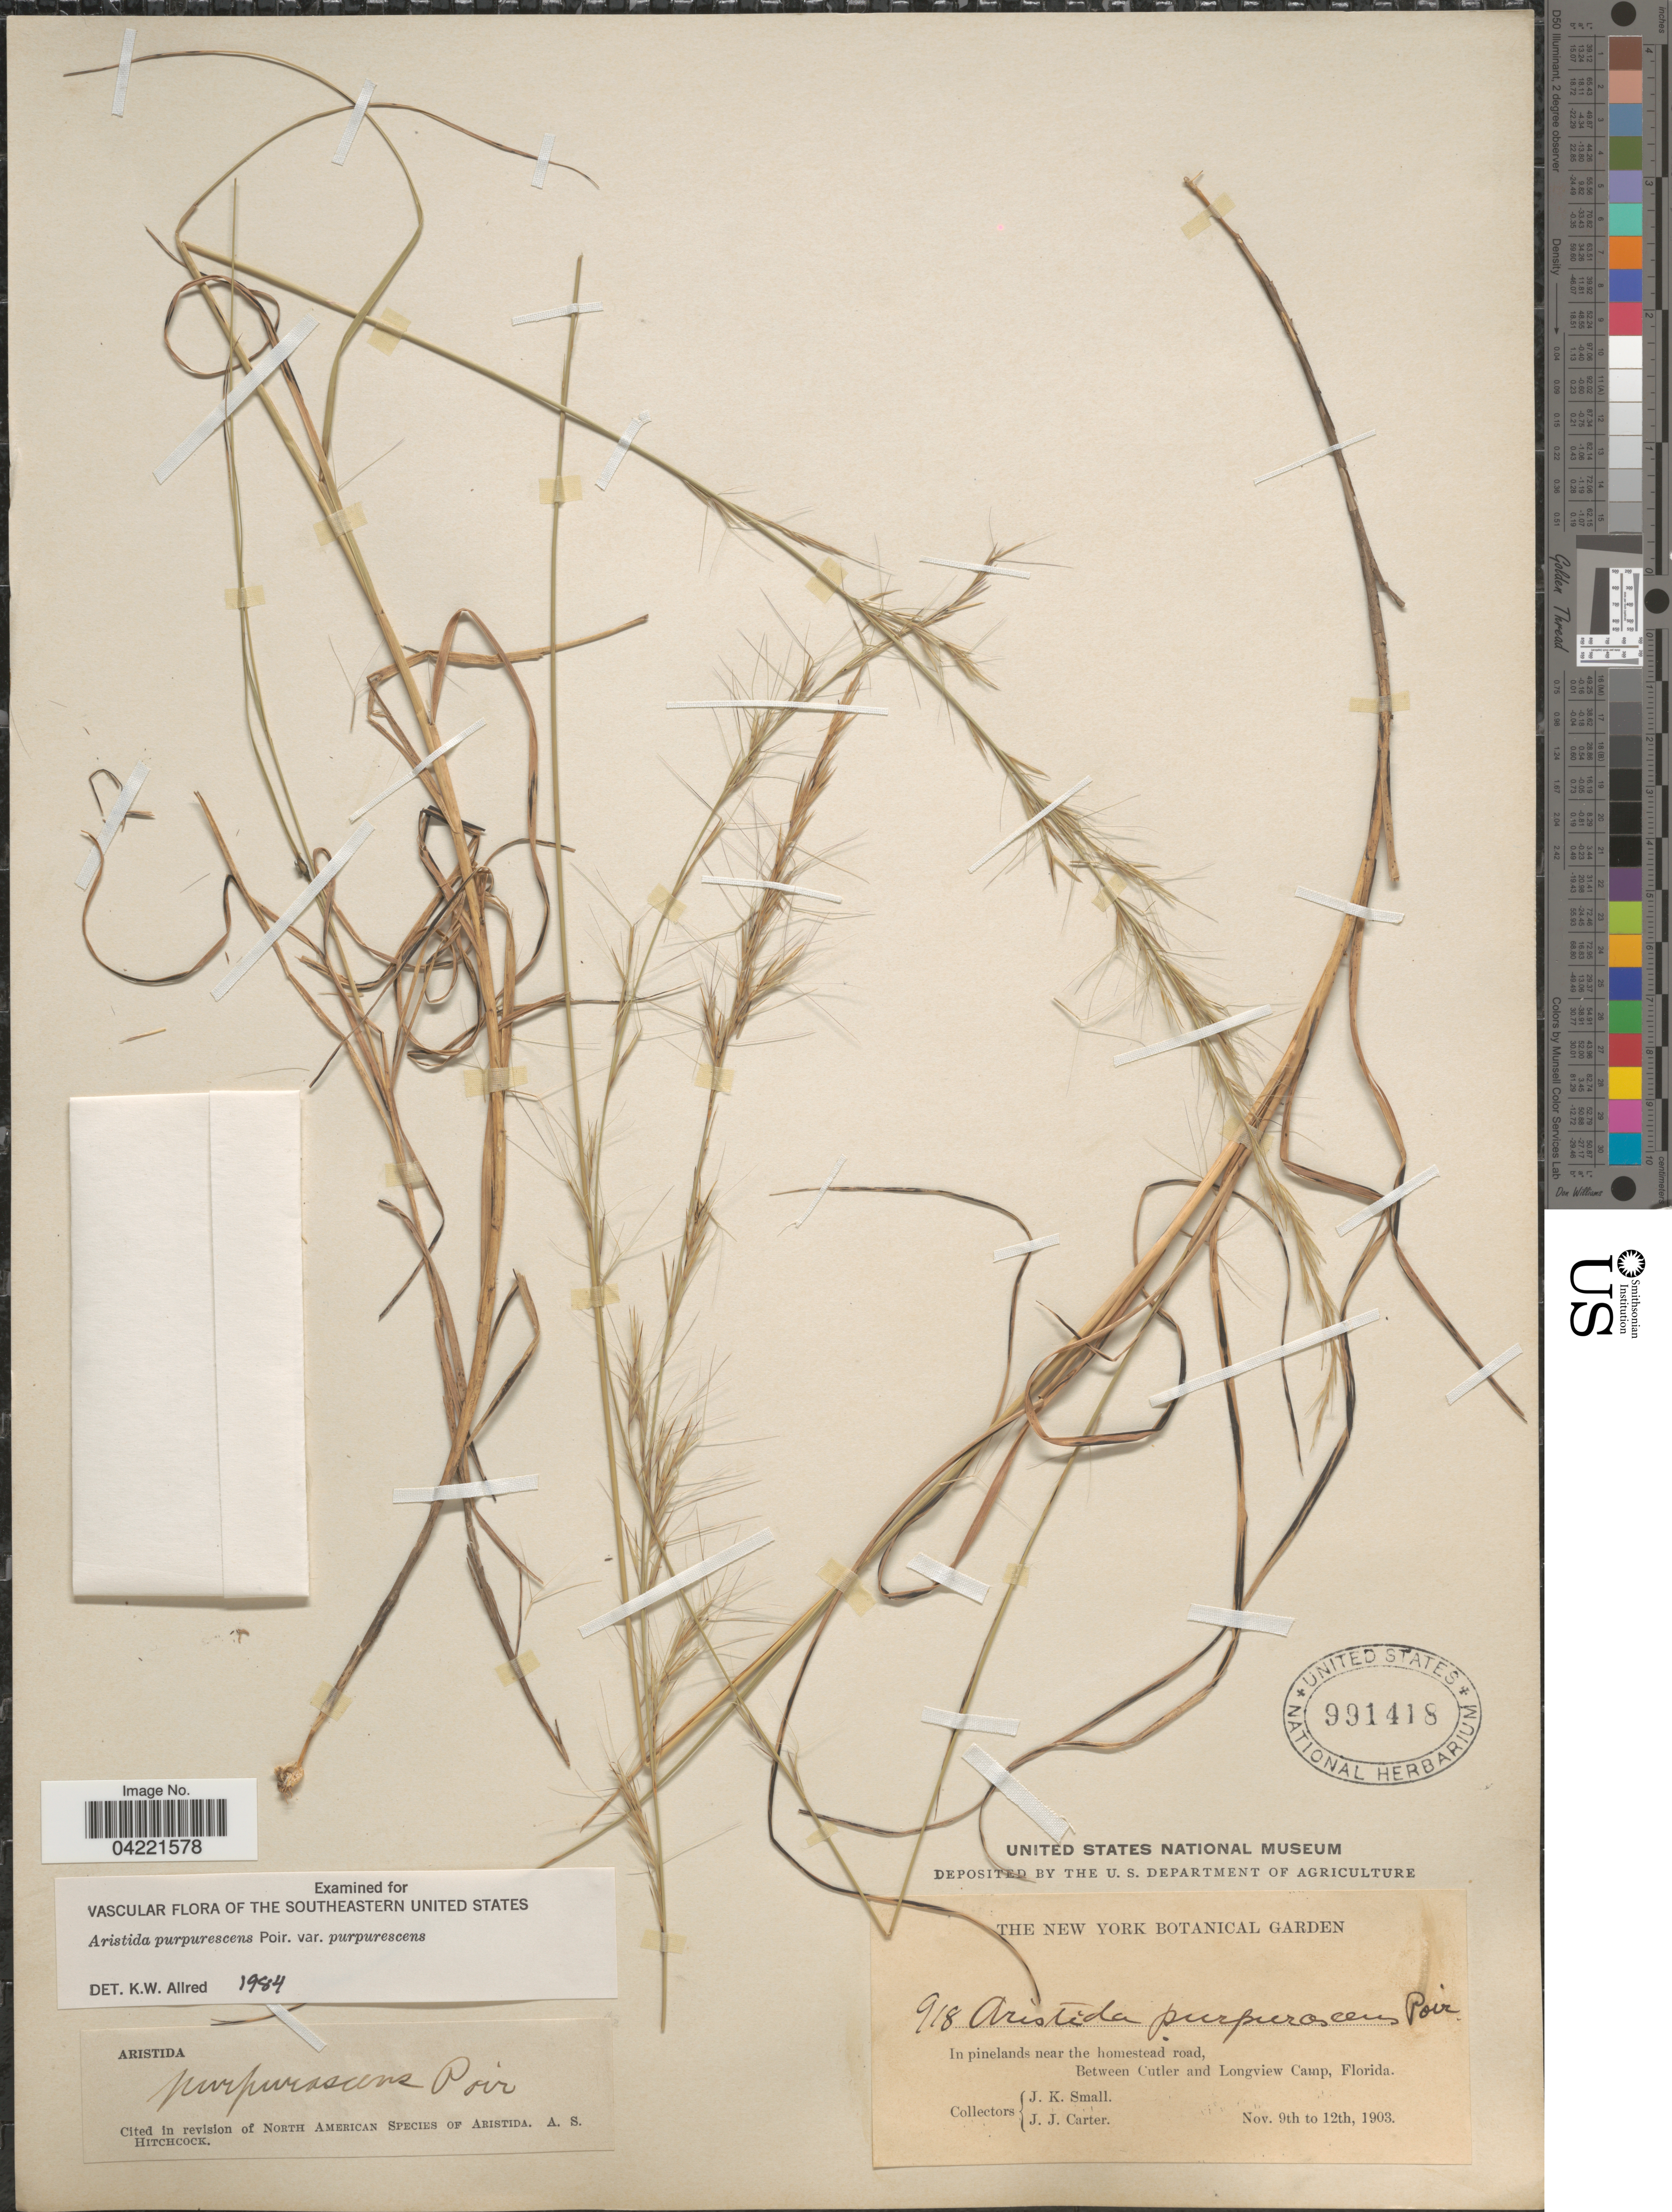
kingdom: Plantae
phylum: Tracheophyta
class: Liliopsida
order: Poales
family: Poaceae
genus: Aristida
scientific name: Aristida purpurascens var. purpurescens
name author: Poir.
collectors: J. K. Small & J. Carter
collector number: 918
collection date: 1903-11-09/1903-11-12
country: United States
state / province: Florida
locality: In pinelands near the homestead road, Between Cutler and Longview Camp.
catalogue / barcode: US 991418